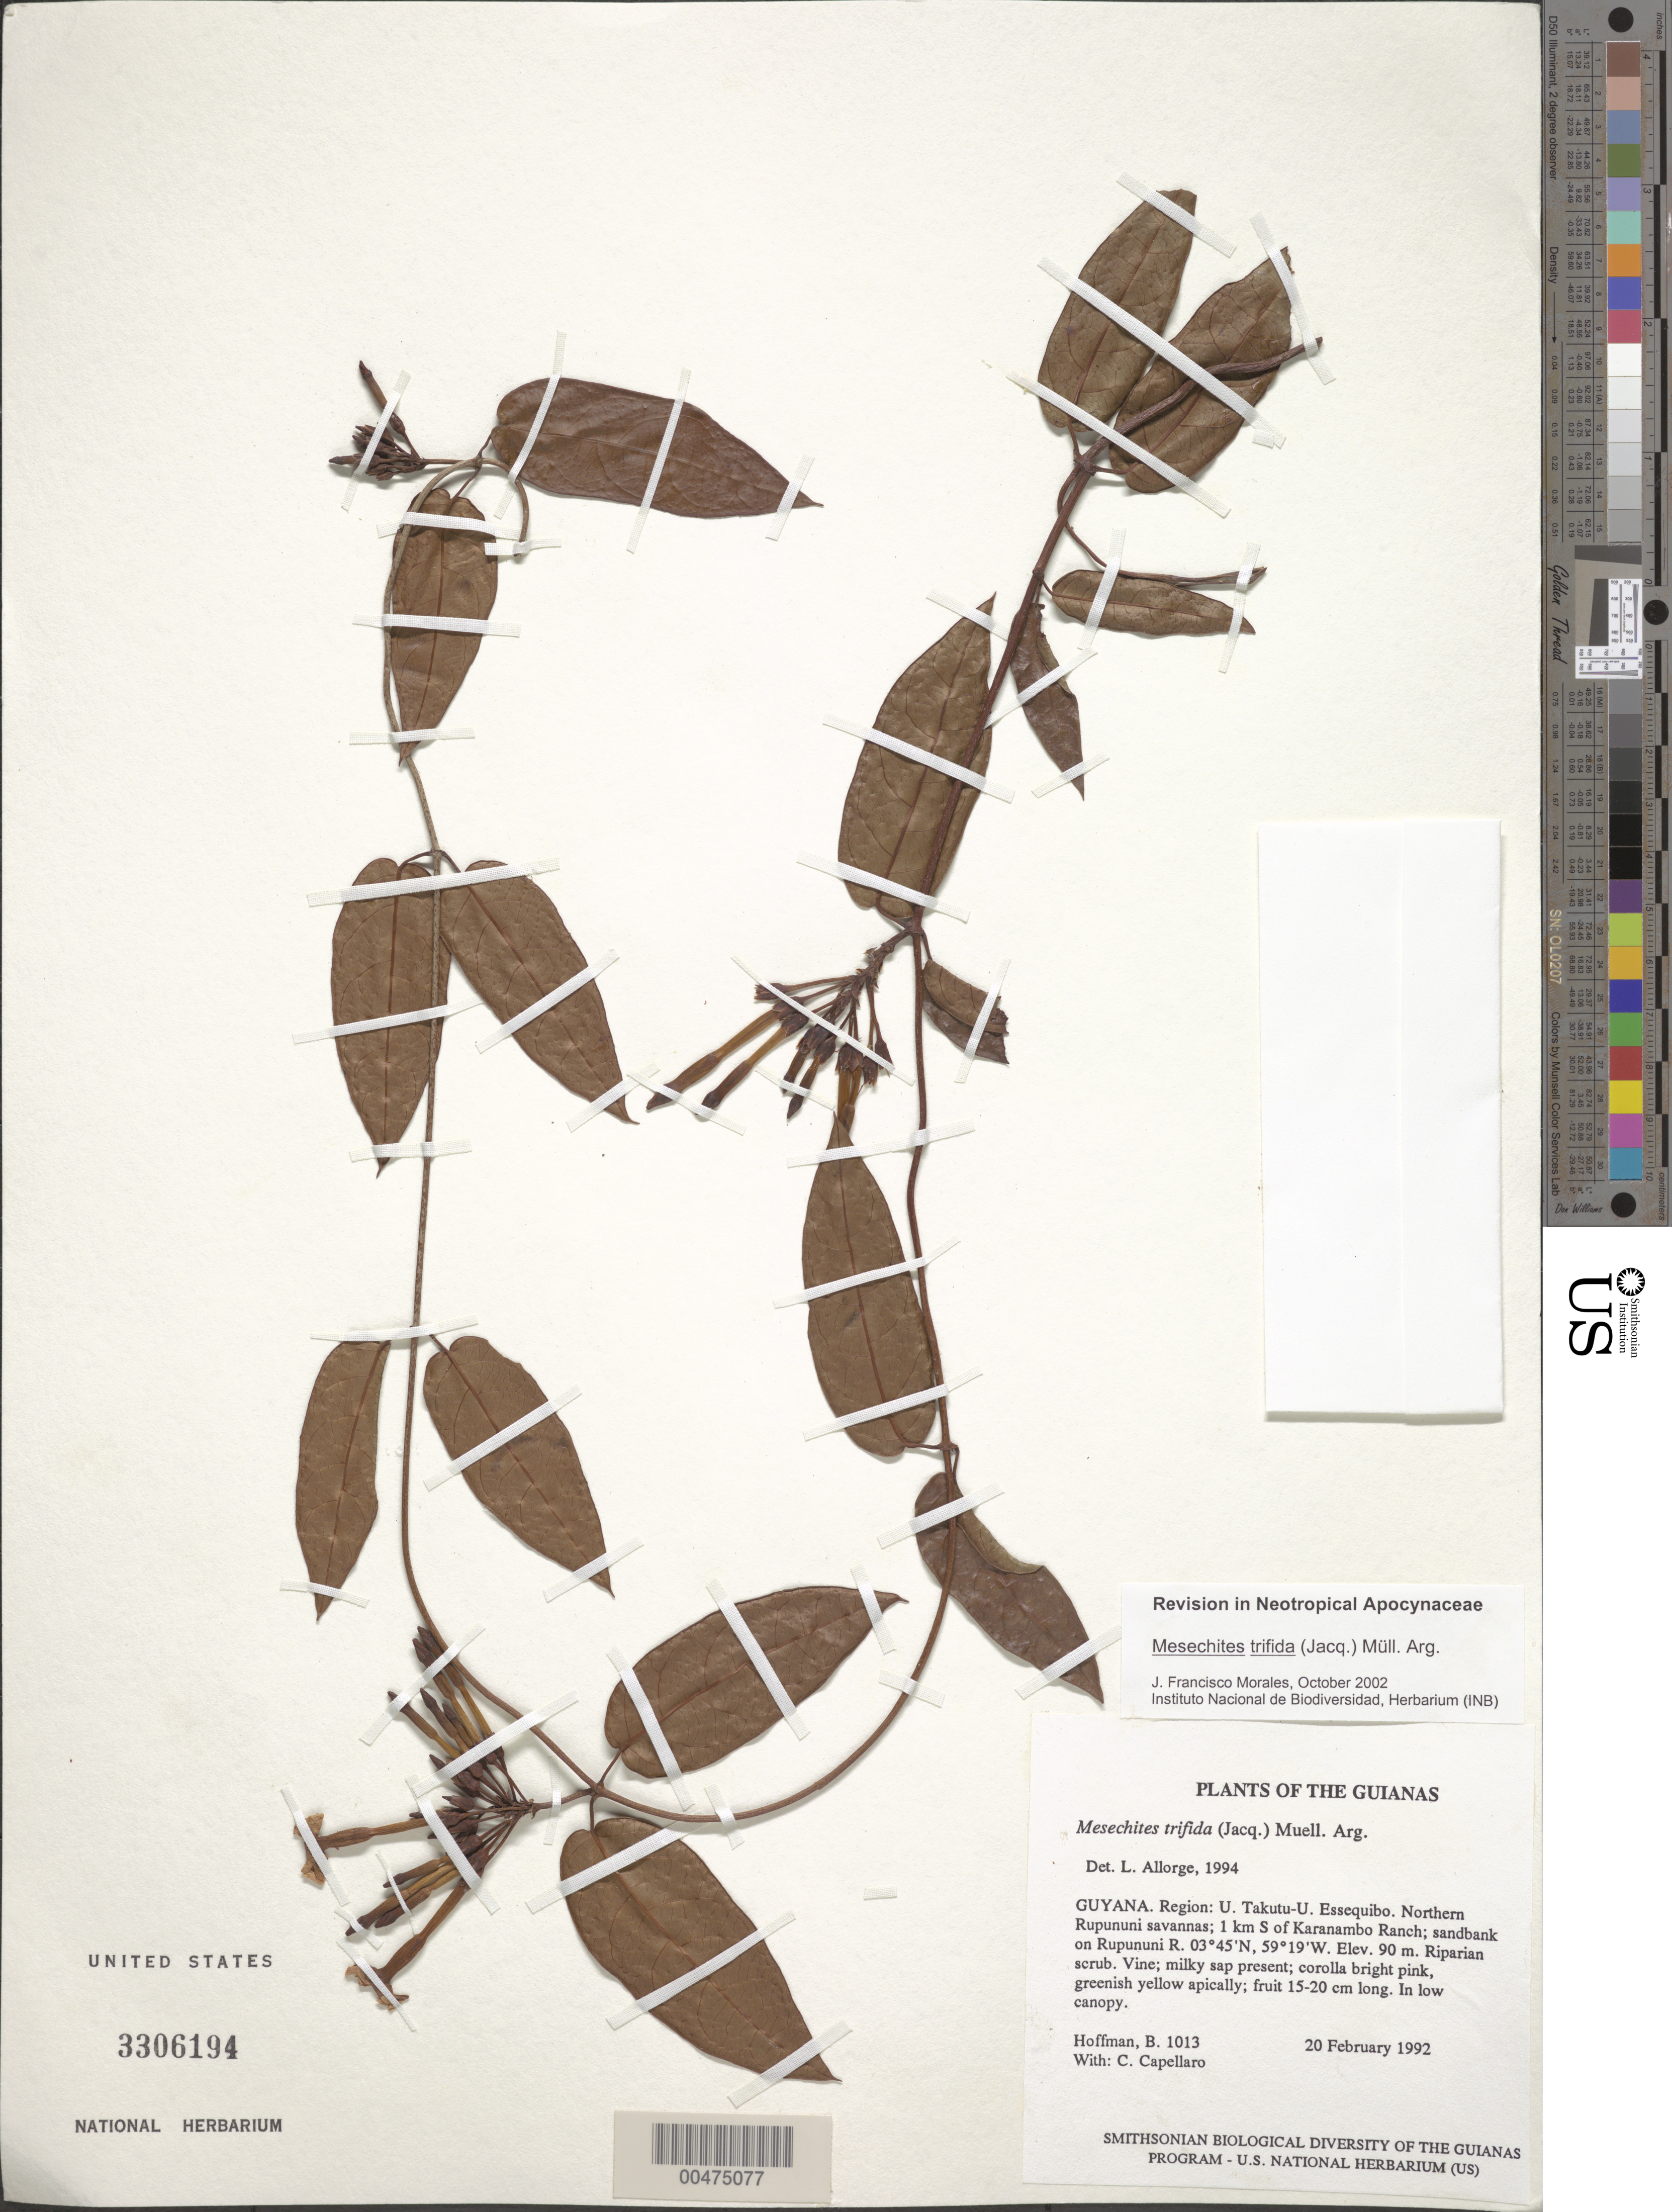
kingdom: Plantae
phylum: Tracheophyta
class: Magnoliopsida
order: Gentianales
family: Apocynaceae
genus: Mesechites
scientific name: Mesechites trifidus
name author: (Jacq.) Müll. Arg.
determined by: Morales, J. F.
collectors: B. Hoffman & C. Capellaro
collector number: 1013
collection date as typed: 20 February 1992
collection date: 1992-02-20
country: Guyana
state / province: U. Takutu-U. Essequibo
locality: Northern Rupununi savannas; 1 km S of Karanambo Ranch; sandbank on Rupununi River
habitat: Riparian scrub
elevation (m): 90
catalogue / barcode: US 3306194